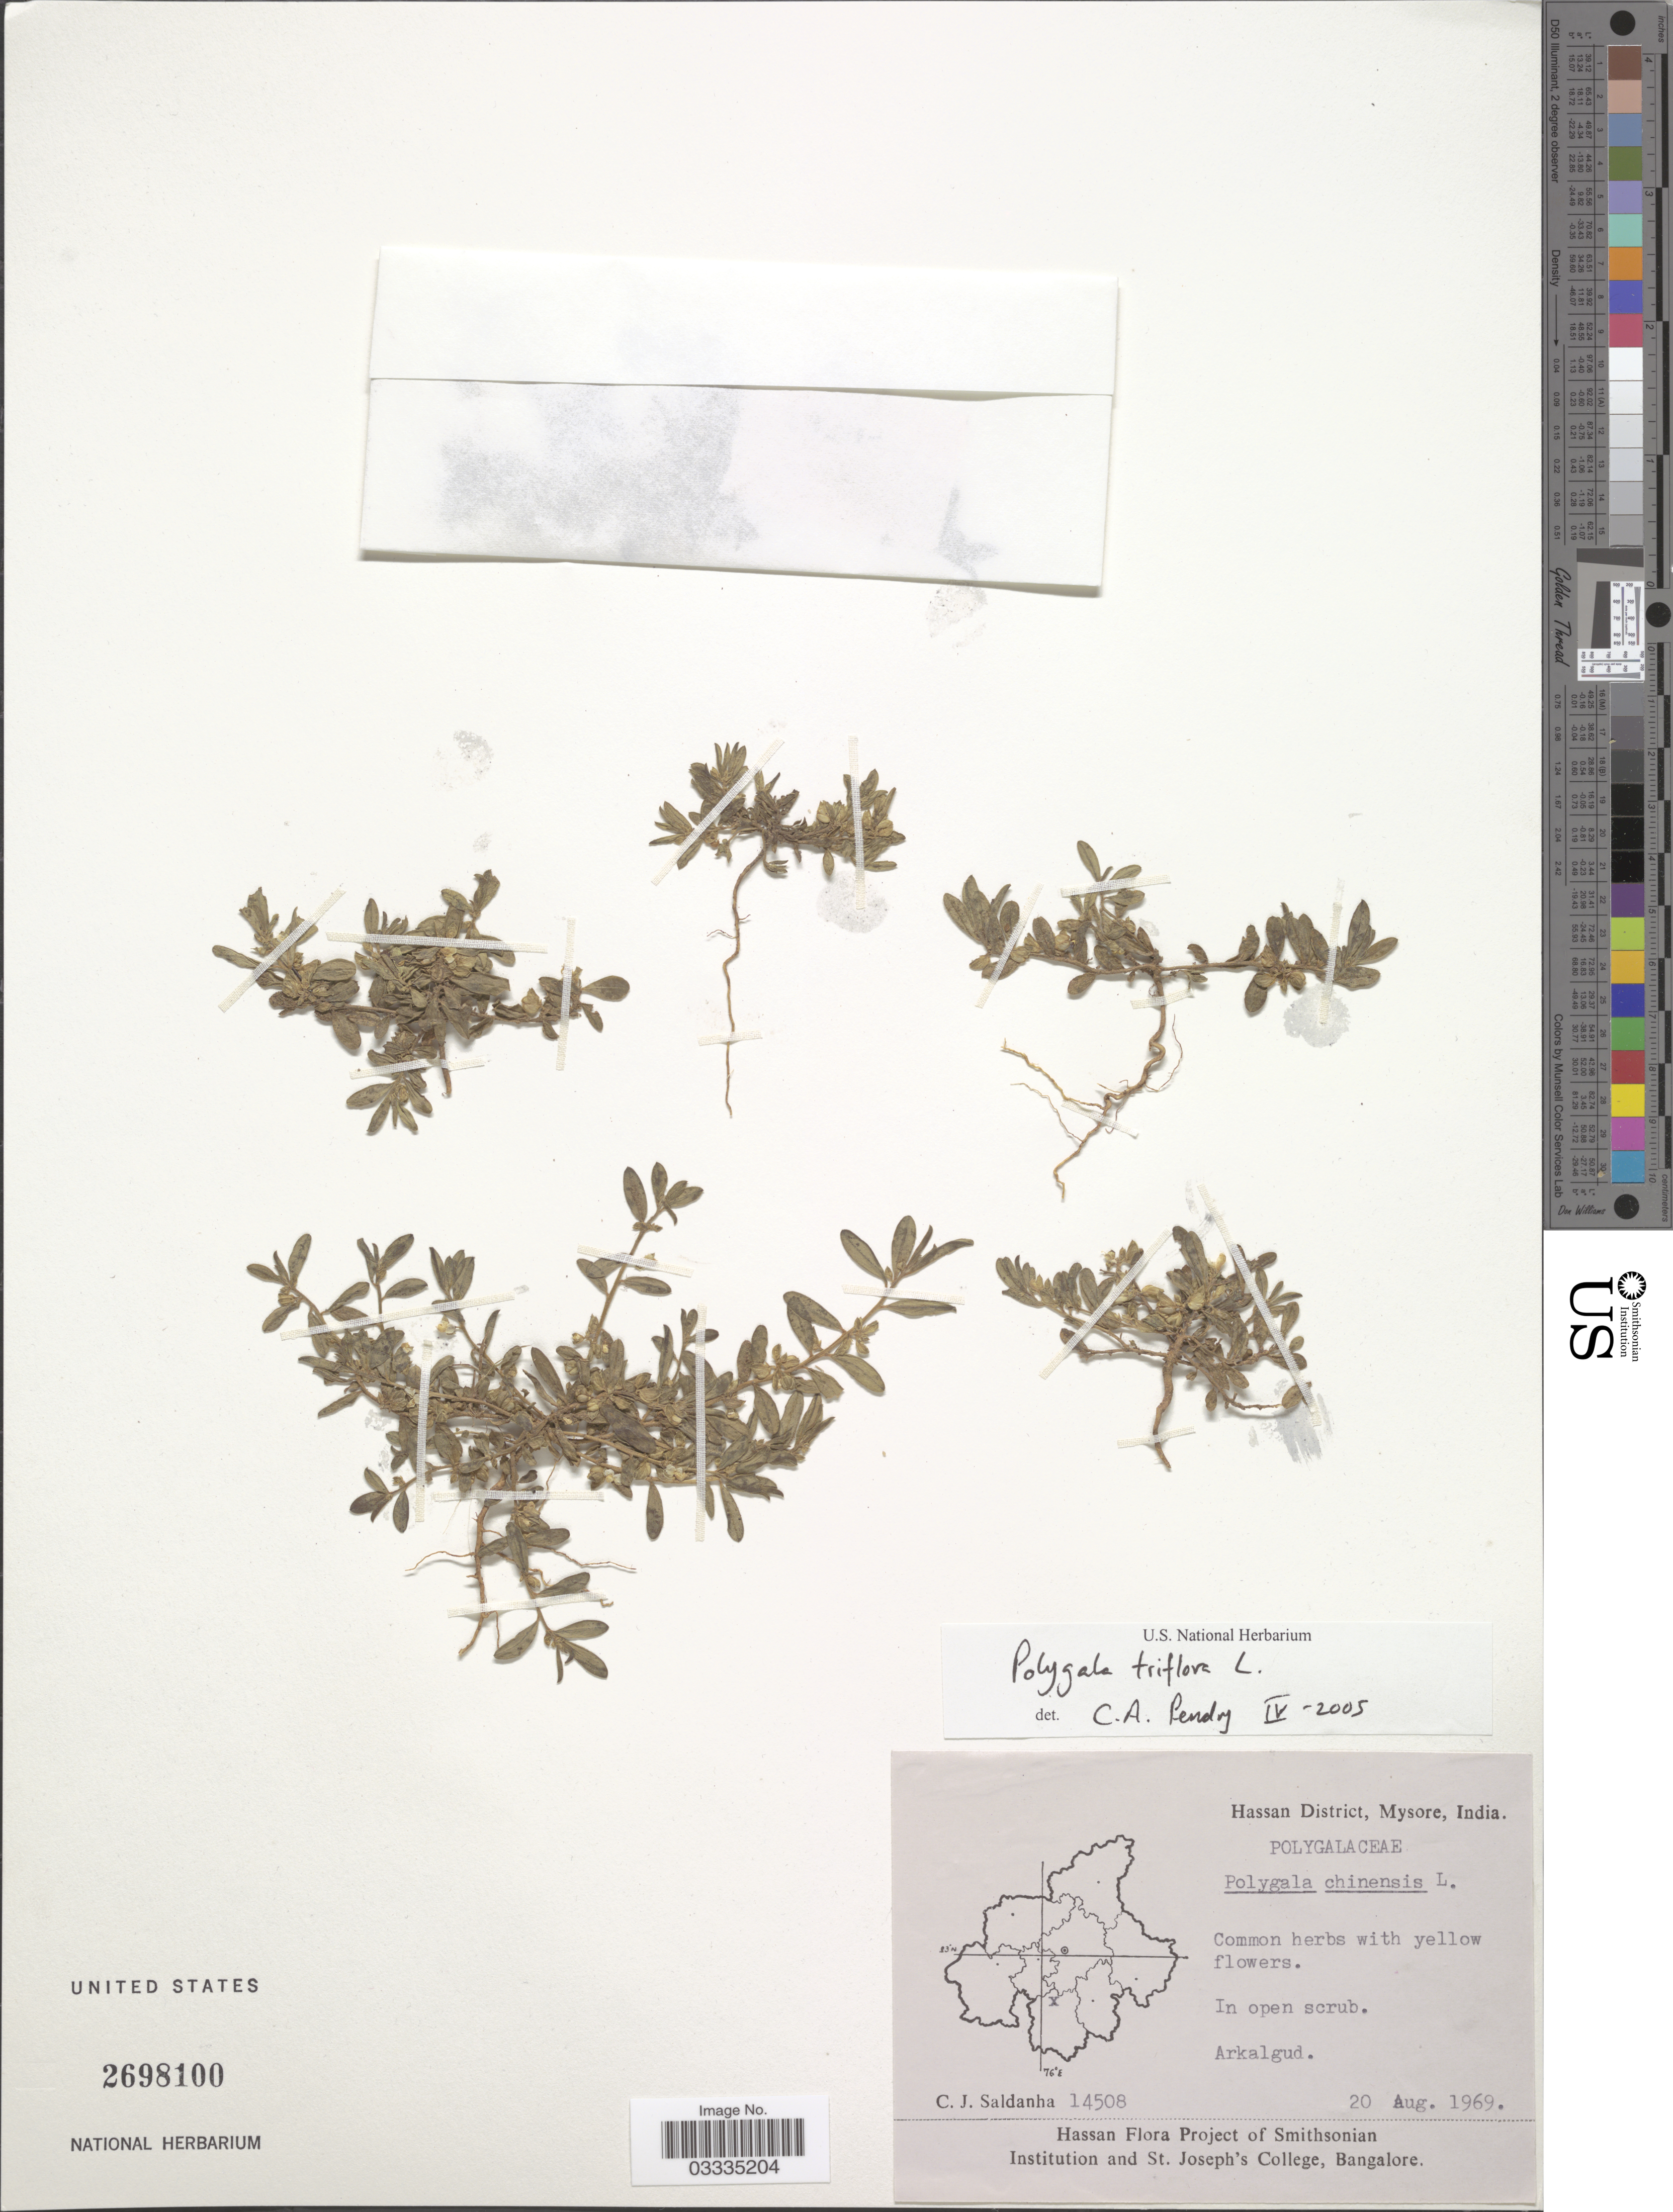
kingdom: Plantae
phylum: Tracheophyta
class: Magnoliopsida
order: Fabales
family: Polygalaceae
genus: Polygala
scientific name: Polygala triflora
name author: L.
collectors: C. J. Saldanha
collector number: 14508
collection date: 1969-08-20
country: India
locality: Hassan District, Mysore. Arkalgud.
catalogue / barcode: US 2698100